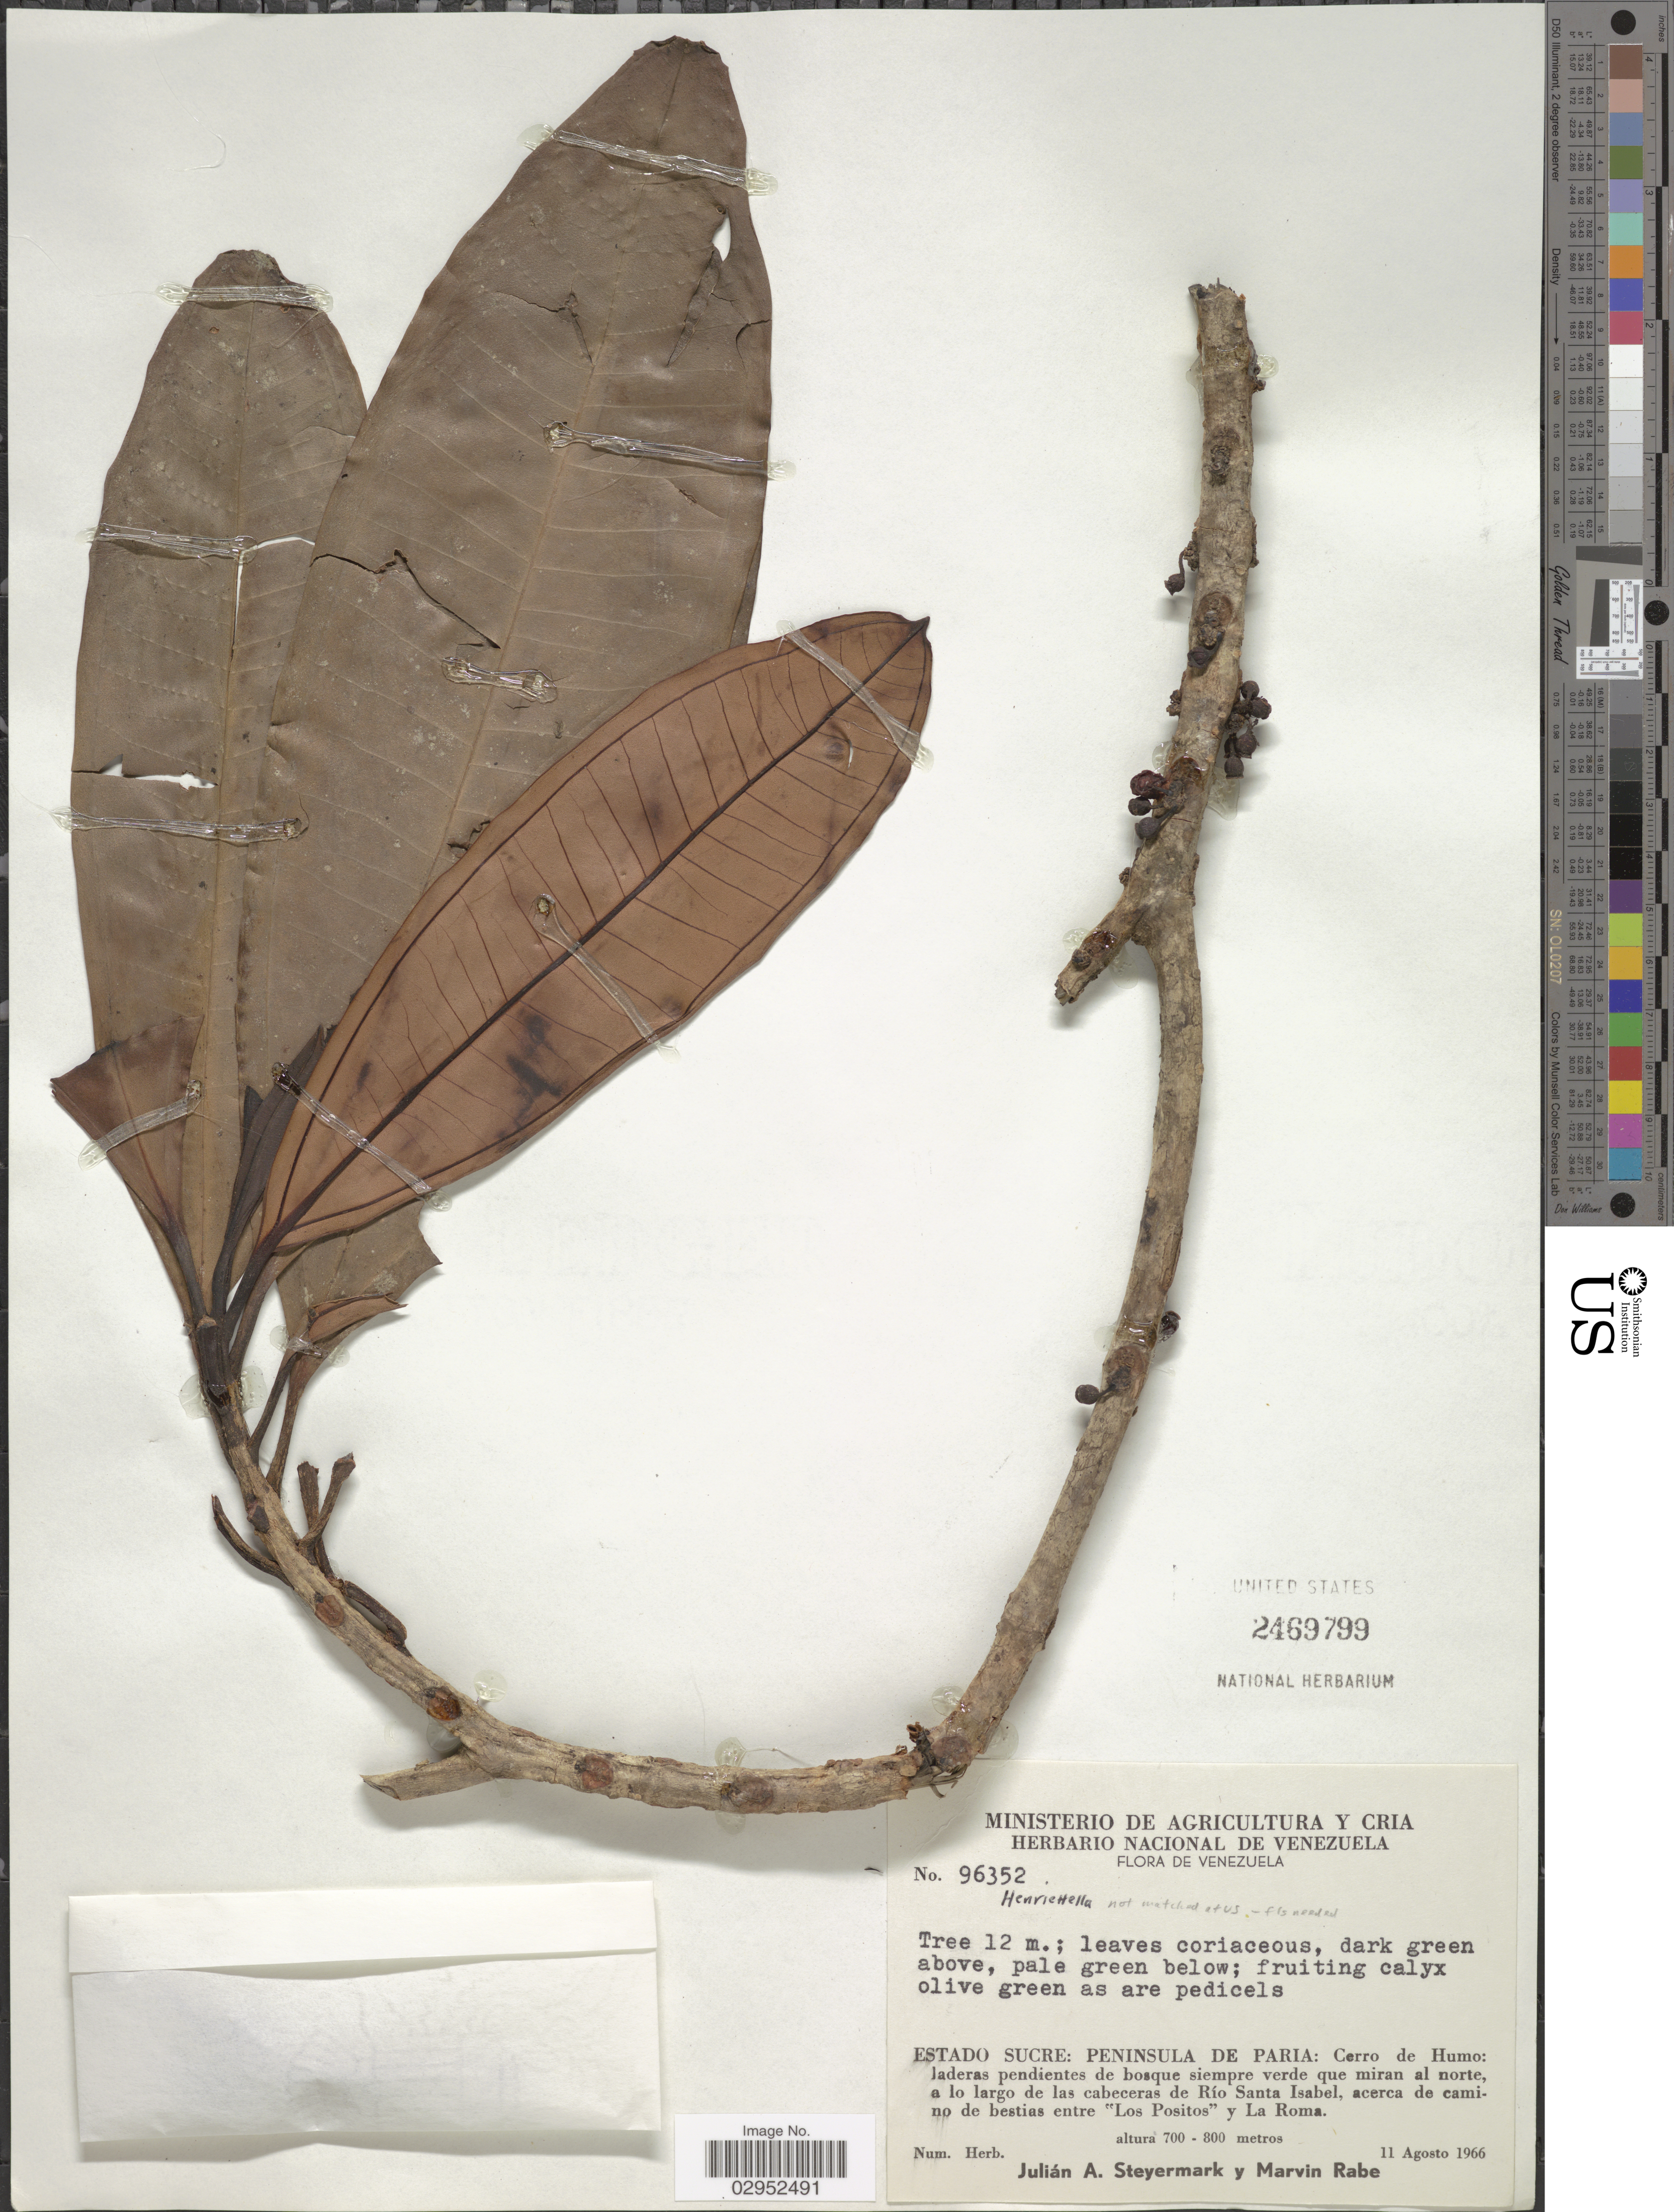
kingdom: Plantae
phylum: Tracheophyta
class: Magnoliopsida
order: Myrtales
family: Melastomataceae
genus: Henriettea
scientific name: Henriettea sp.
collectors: J. Steyermark & M. Rabe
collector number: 96352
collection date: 1966-08-11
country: Venezuela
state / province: Sucre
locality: Peninsula de Paria: Cerro de Humo: laderas pendientes de bosque siempre verde que miran al norte, a lo largo de las cabeceras de Río Santa Isabel, acerca de camino de bestias entre "Los Positos" y La Roma.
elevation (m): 700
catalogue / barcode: US 2469799